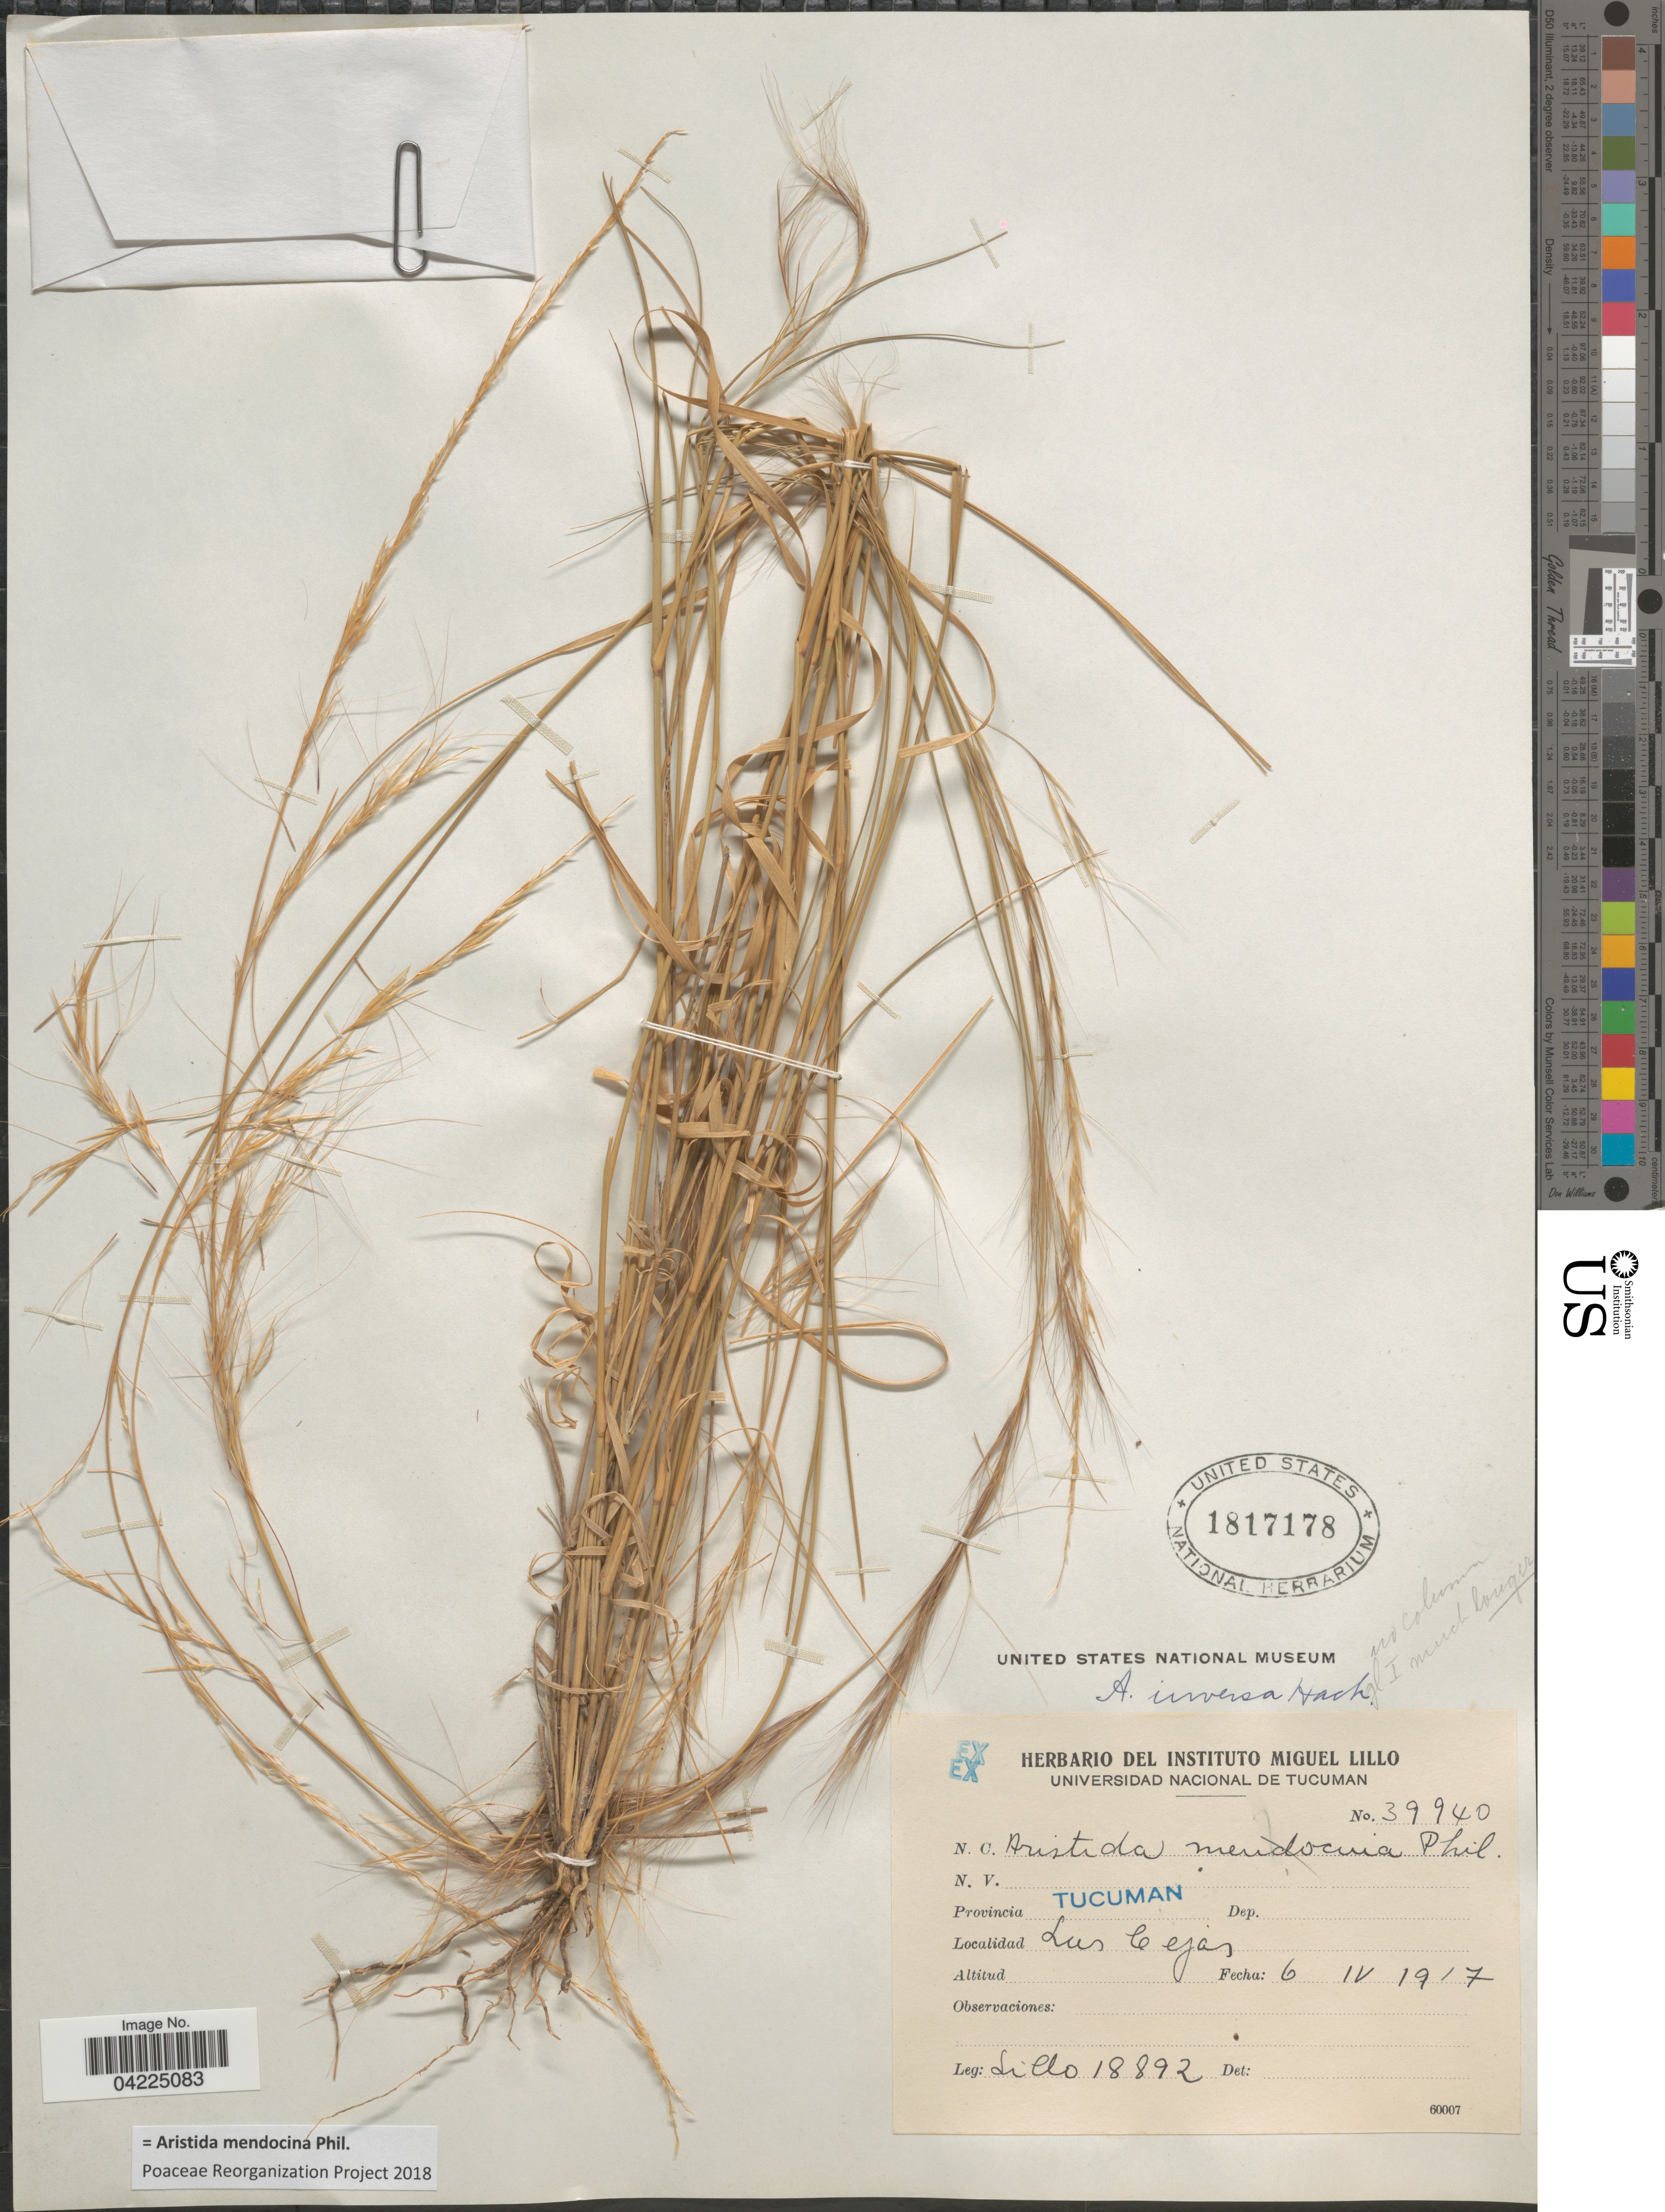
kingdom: Plantae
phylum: Tracheophyta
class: Liliopsida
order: Poales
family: Poaceae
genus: Aristida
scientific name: Aristida mendocina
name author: Phil.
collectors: M. Lillo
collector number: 18892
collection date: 1917-04-06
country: Argentina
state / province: Tucuman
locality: Las Cejas.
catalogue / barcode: US 1817178